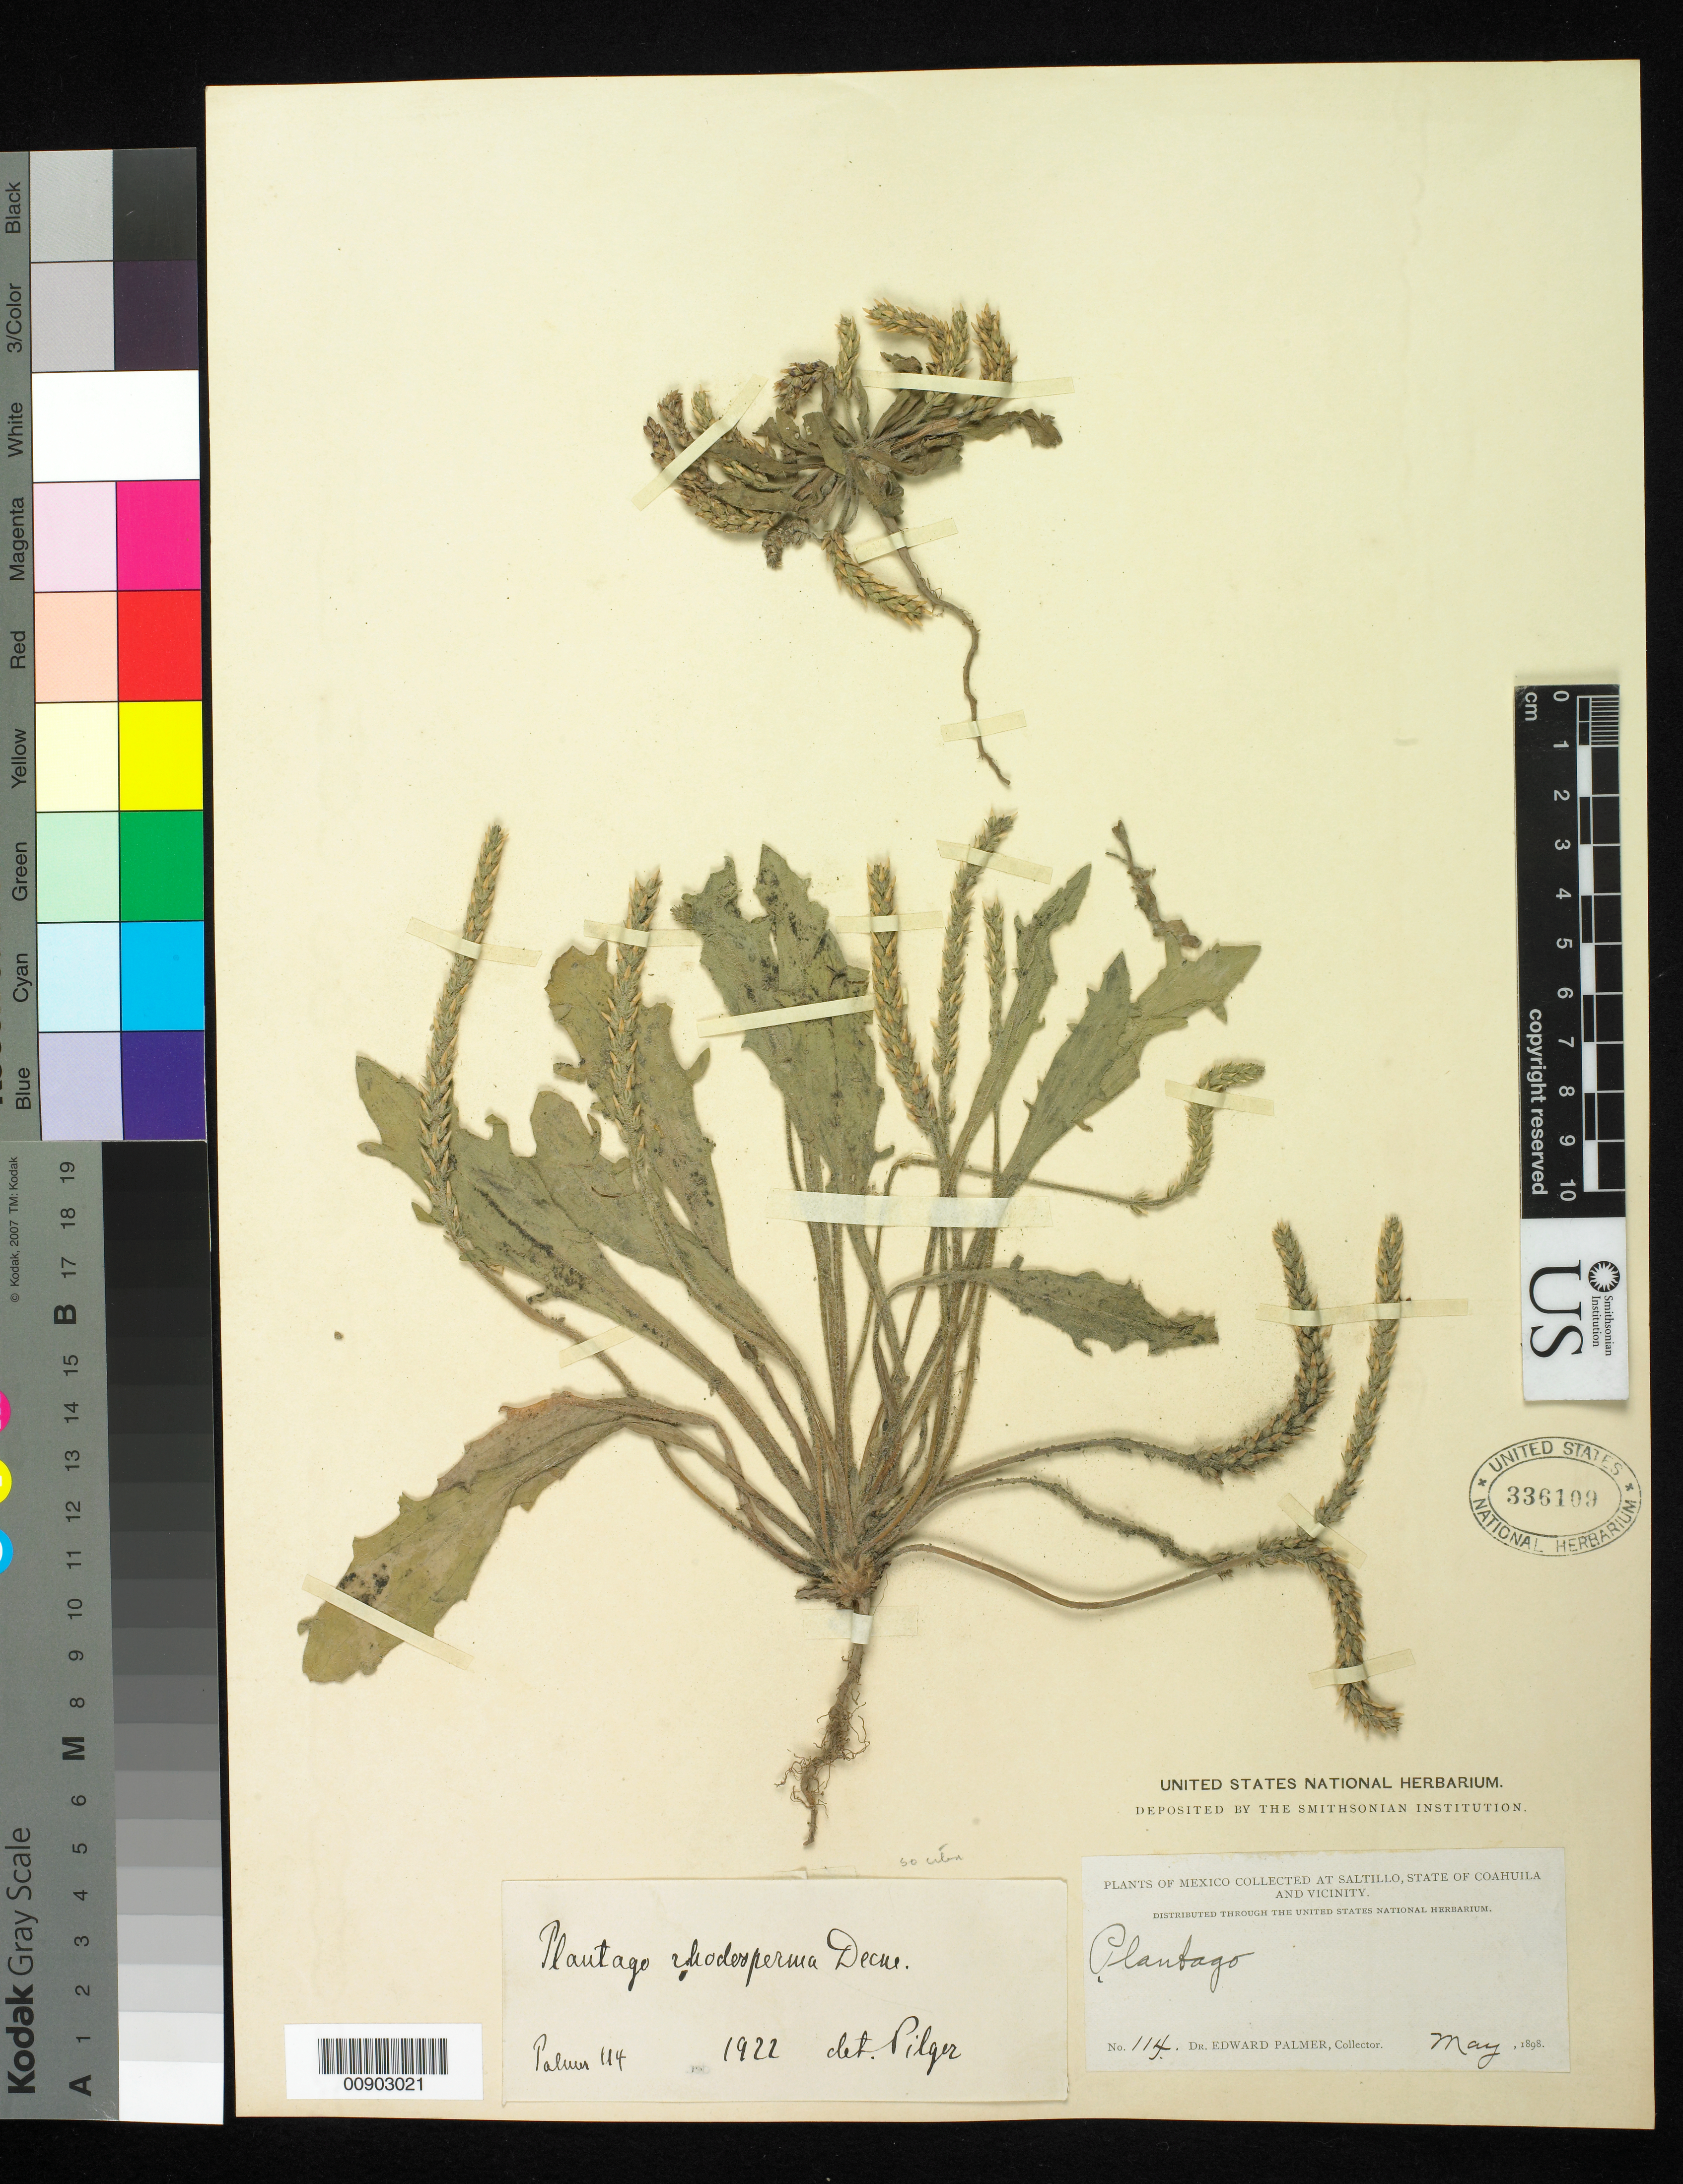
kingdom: Plantae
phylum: Tracheophyta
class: Magnoliopsida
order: Lamiales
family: Plantaginaceae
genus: Plantago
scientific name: Plantago rhodosperma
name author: Decne.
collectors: E. Palmer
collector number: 114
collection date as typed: May 1898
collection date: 1898-05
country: Mexico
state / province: Coahuila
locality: Saltilo, Coahuila and vicinity.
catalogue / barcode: US 336109